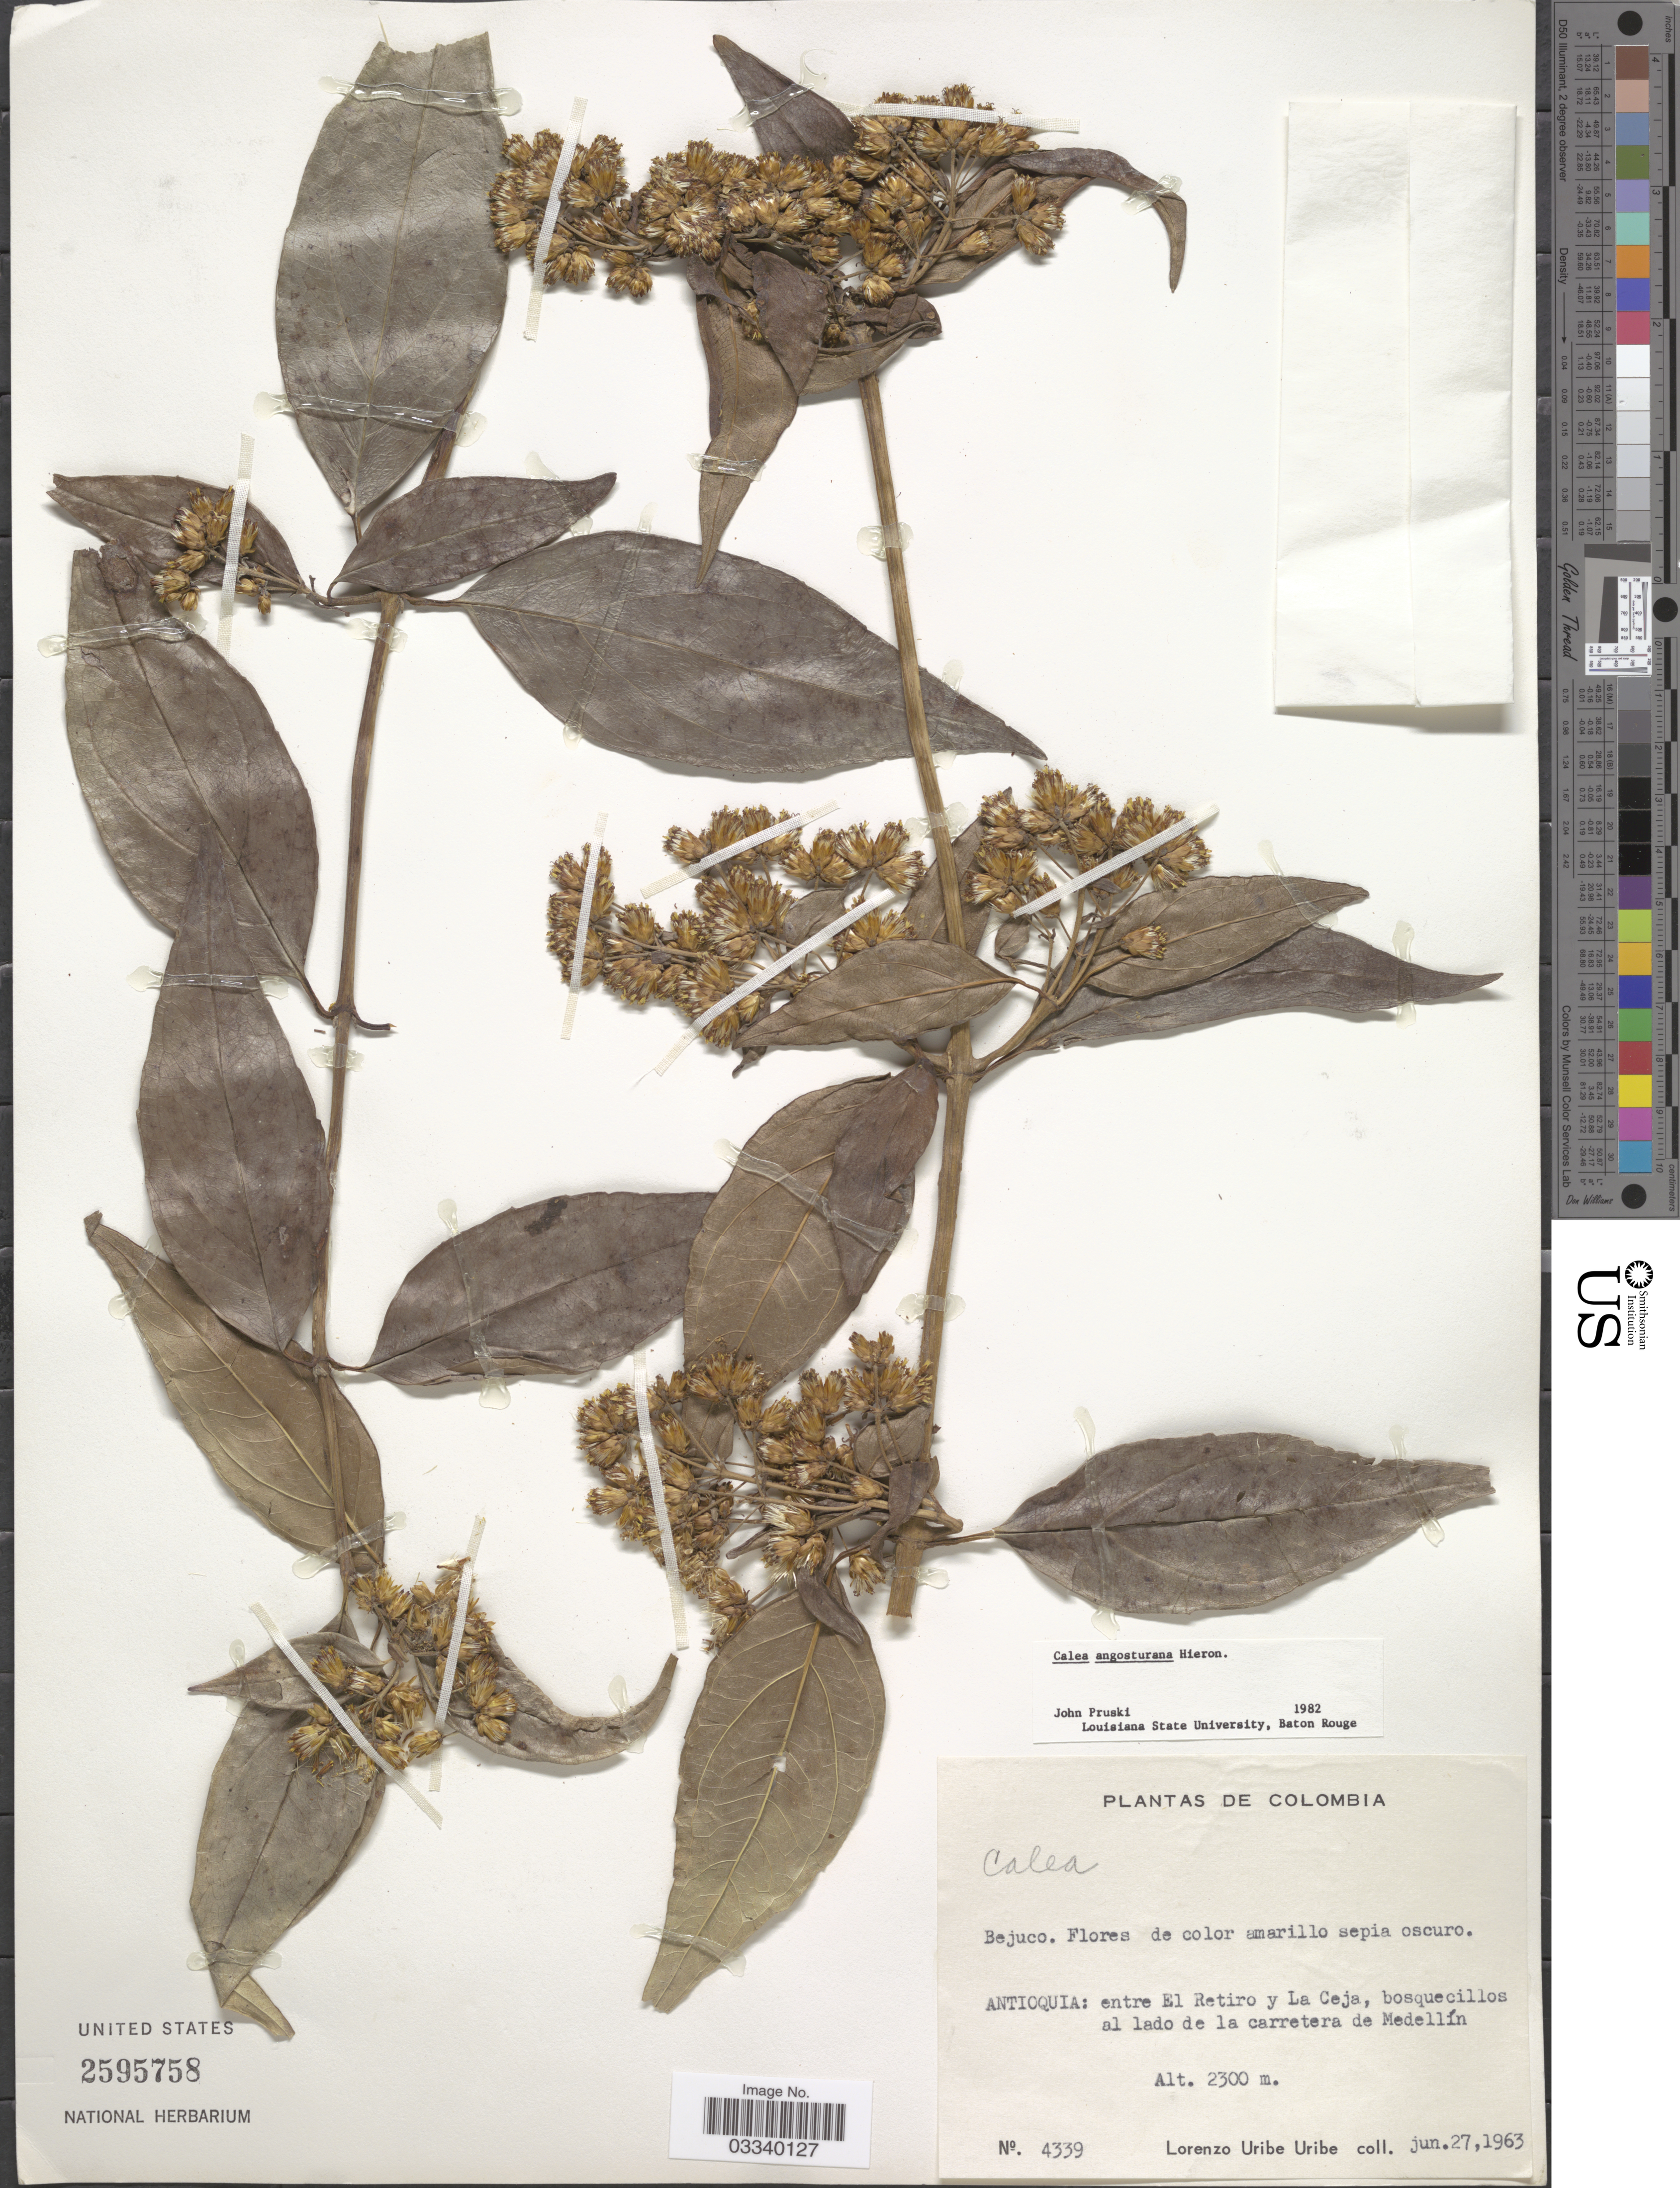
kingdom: Plantae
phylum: Tracheophyta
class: Magnoliopsida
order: Asterales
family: Asteraceae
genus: Calea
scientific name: Calea angosturana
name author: Hieron.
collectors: L. Uribe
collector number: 4339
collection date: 1963-06-27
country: Colombia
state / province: Antioquia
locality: Entre El Retiro y La Ceja, bosquecillos al lado de la carretera de Medellín.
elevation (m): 2300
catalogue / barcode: US 2595758